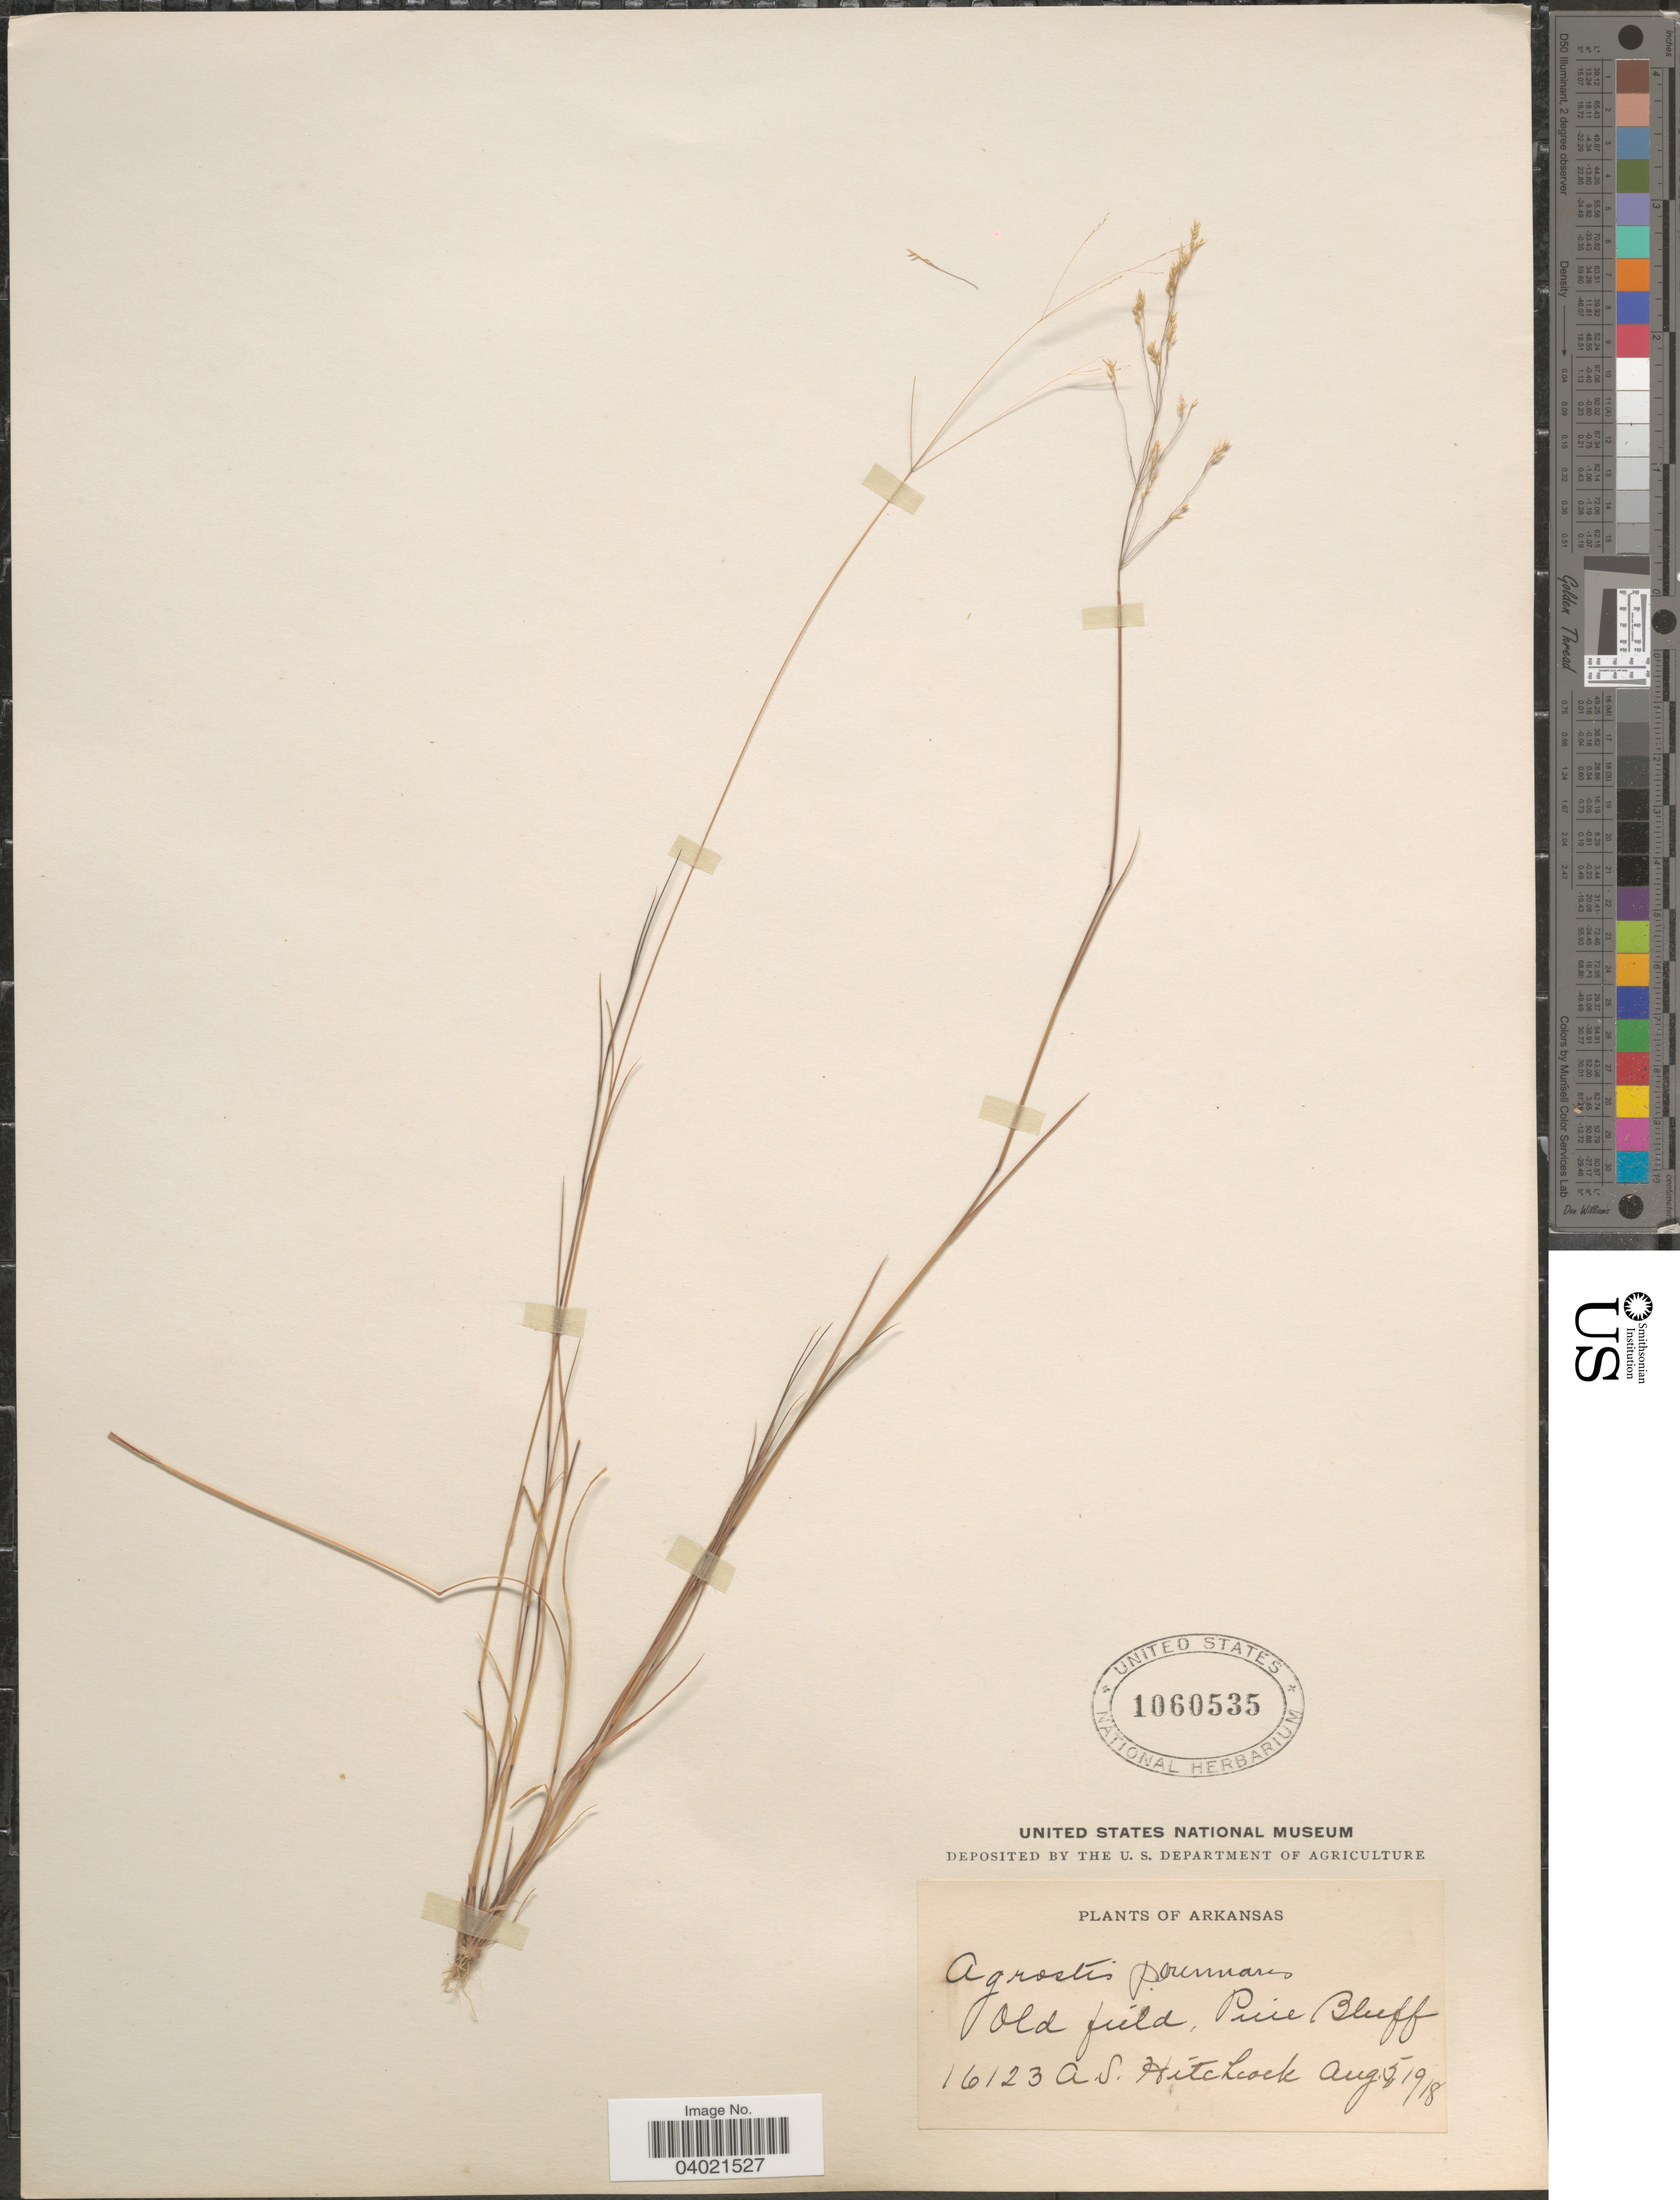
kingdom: Plantae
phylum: Tracheophyta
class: Liliopsida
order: Poales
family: Poaceae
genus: Agrostis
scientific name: Agrostis perennans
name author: (Walter) Tuck.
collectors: A. S. Hitchcock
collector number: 16123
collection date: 1918-08-05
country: United States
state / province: Arkansas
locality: Old field, Pine Bluff.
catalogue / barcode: US 1060535